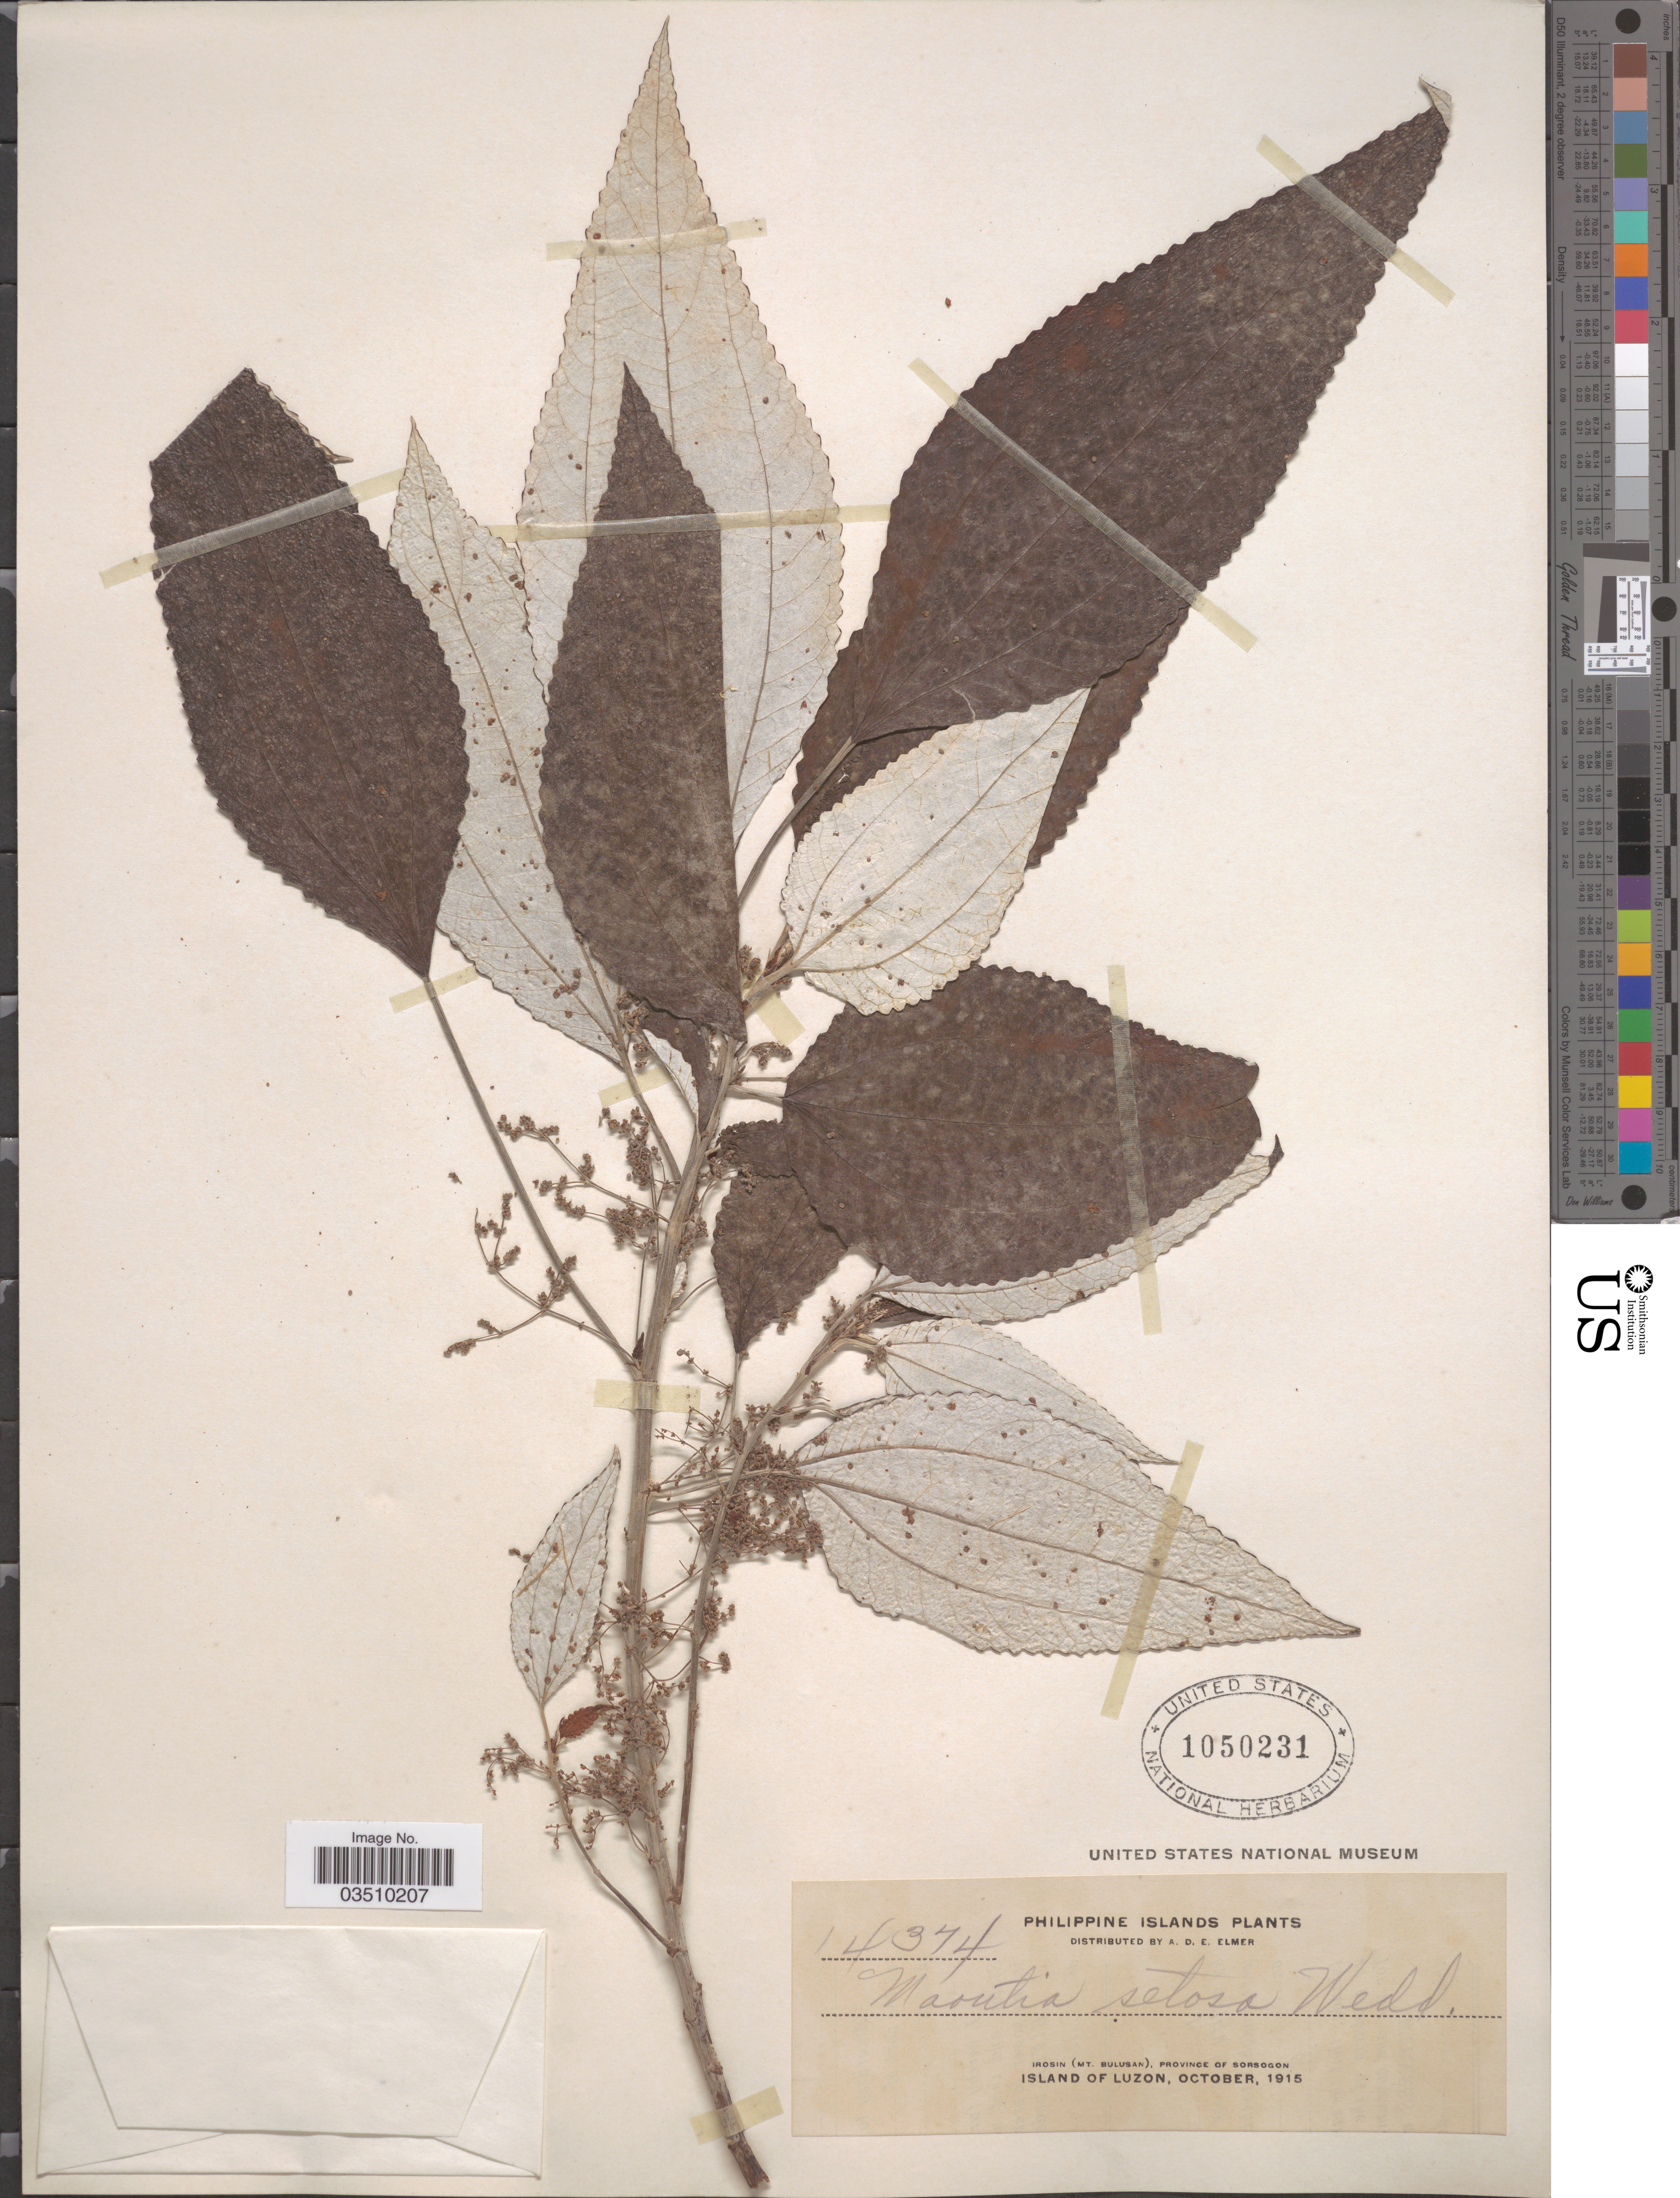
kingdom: Plantae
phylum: Tracheophyta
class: Magnoliopsida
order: Rosales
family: Urticaceae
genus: Maoutia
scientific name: Maoutia setosa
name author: Wedd.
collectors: A. D. E. Elmer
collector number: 14374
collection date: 1915-10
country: Philippines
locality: Irosin (Mt. Bulusan), Province of Sorsogon. Island of Luzon.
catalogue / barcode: US 1050231